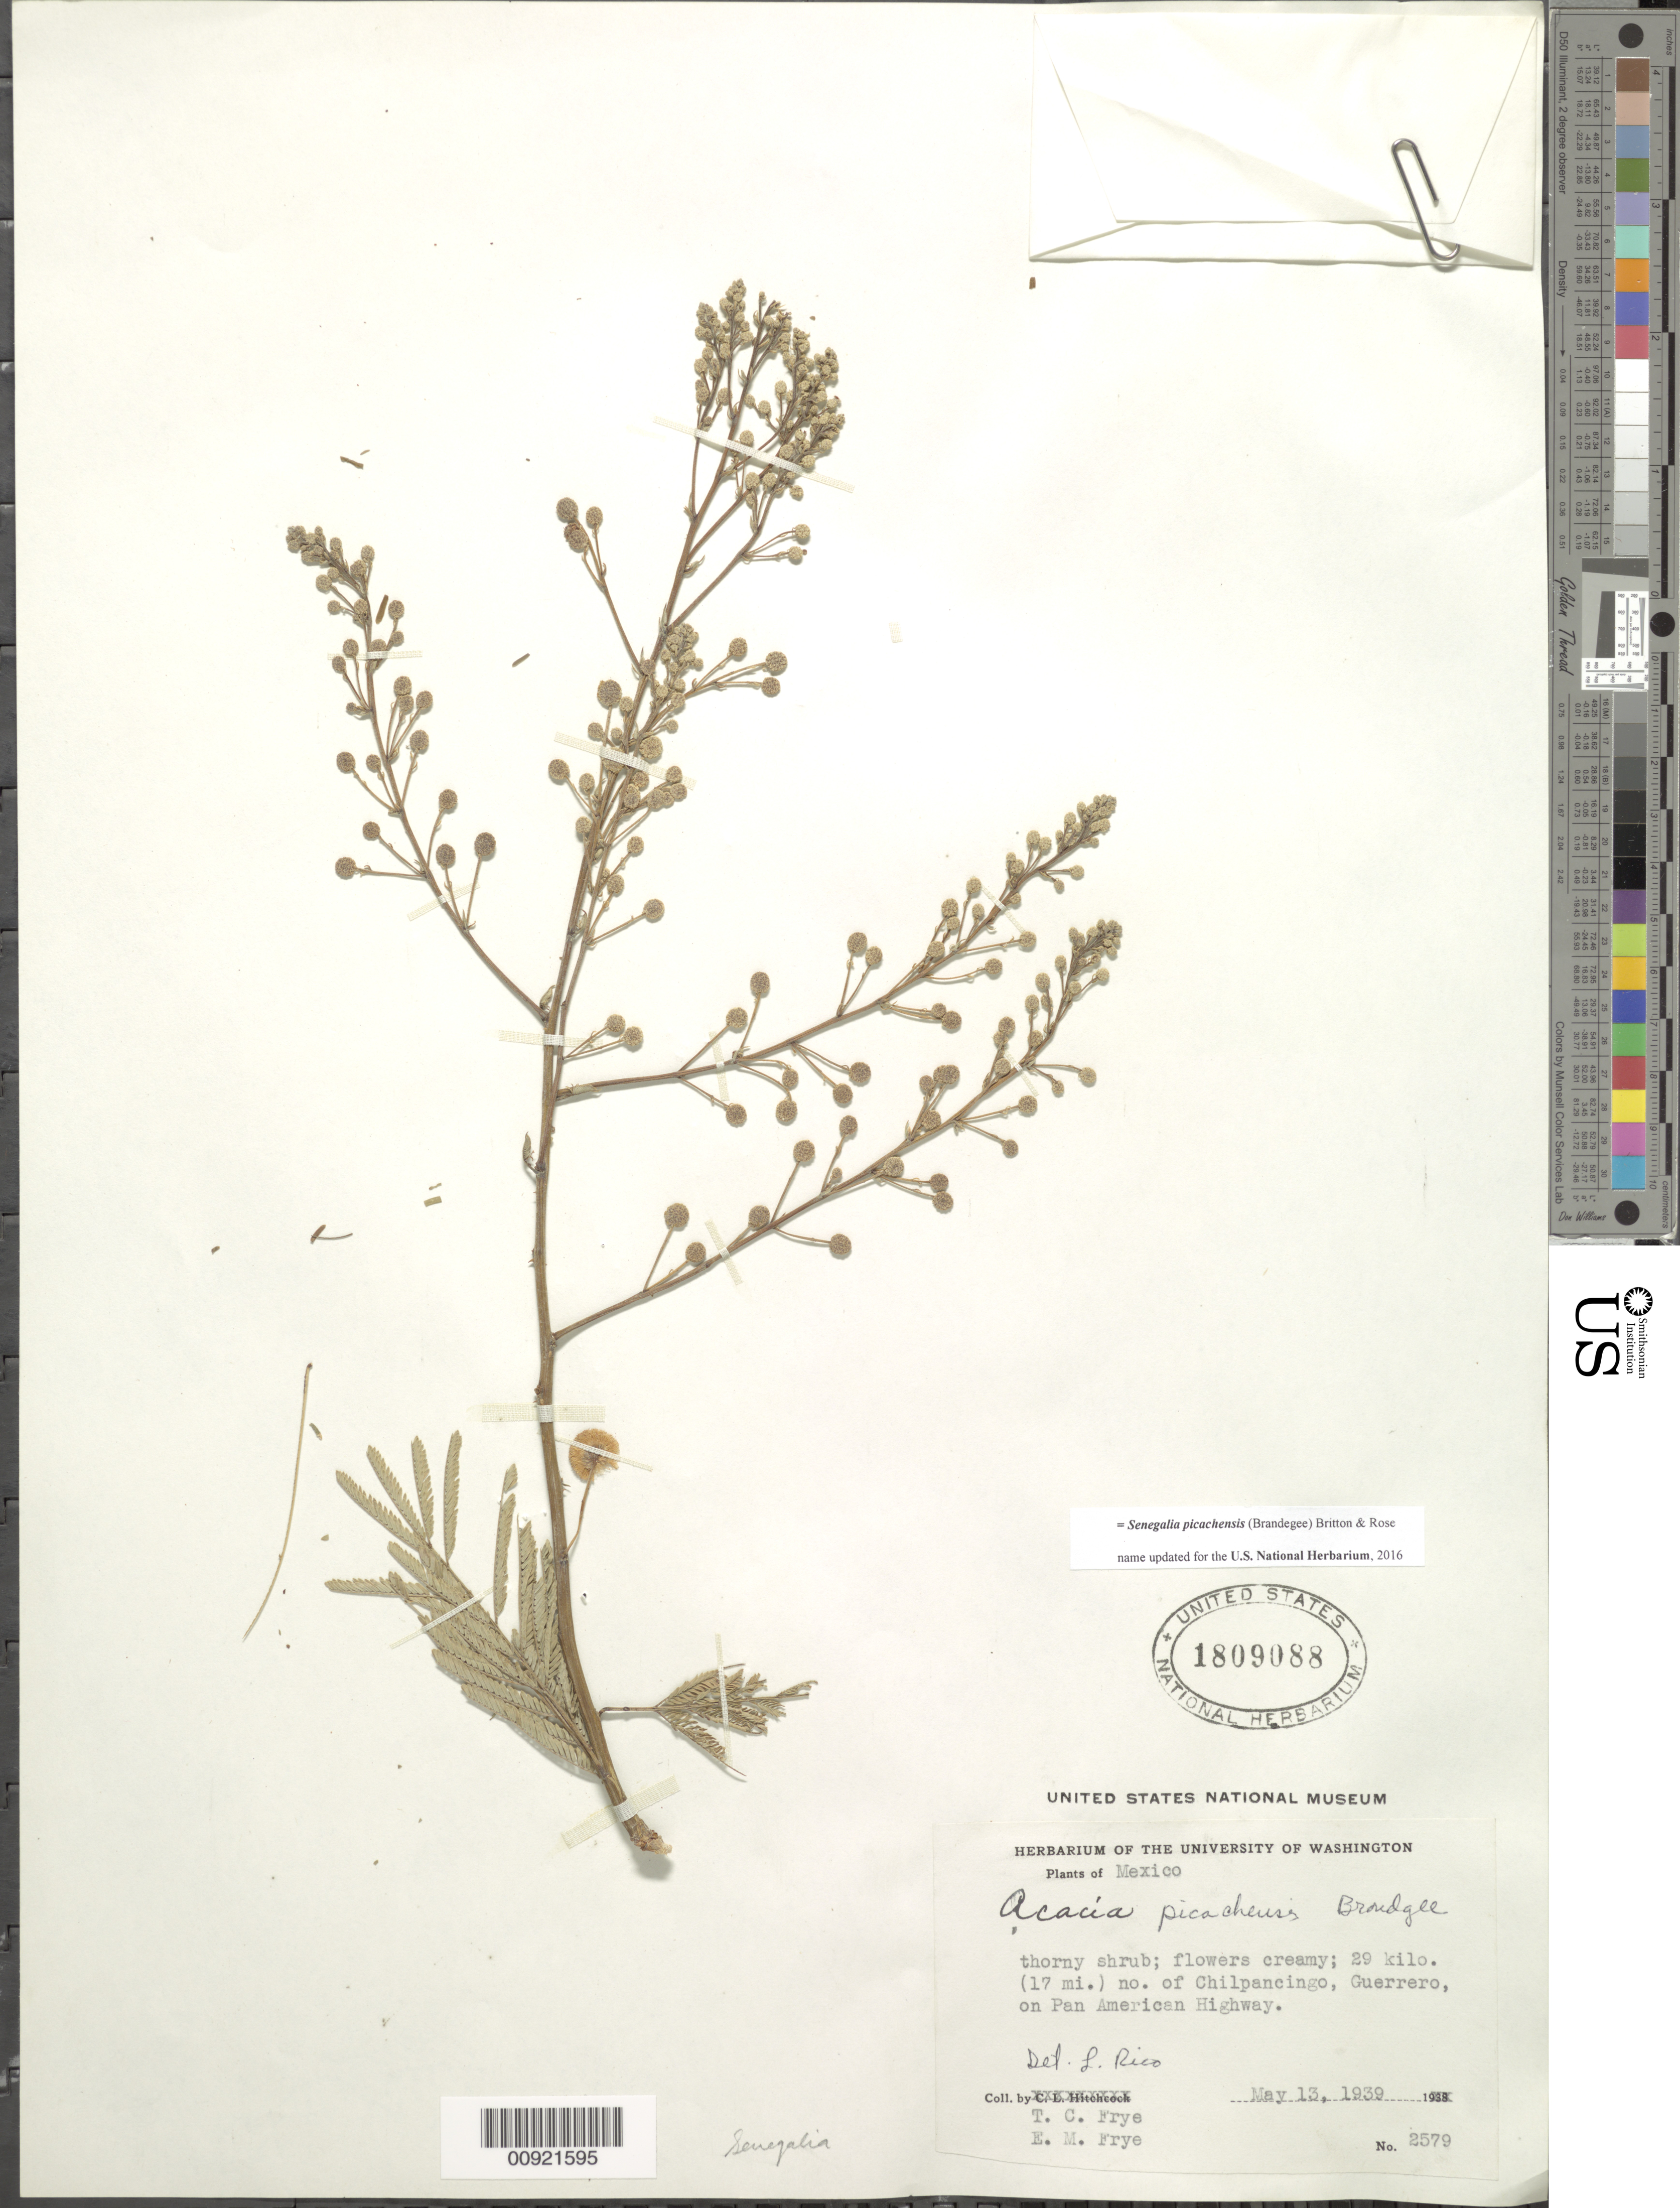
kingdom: Plantae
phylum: Tracheophyta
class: Magnoliopsida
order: Fabales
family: Fabaceae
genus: Senegalia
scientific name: Senegalia picachensis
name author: (Brandegee) Britton & Rose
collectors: T. C. Frye & E. Frye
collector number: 2579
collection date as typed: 13 May 1939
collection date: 1939-05-13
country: Mexico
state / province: Guerrero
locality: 29 km. (17 mi.) no. of Chilpancingo, Guerrero, on Pan American Highway.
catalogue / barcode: US 1809088